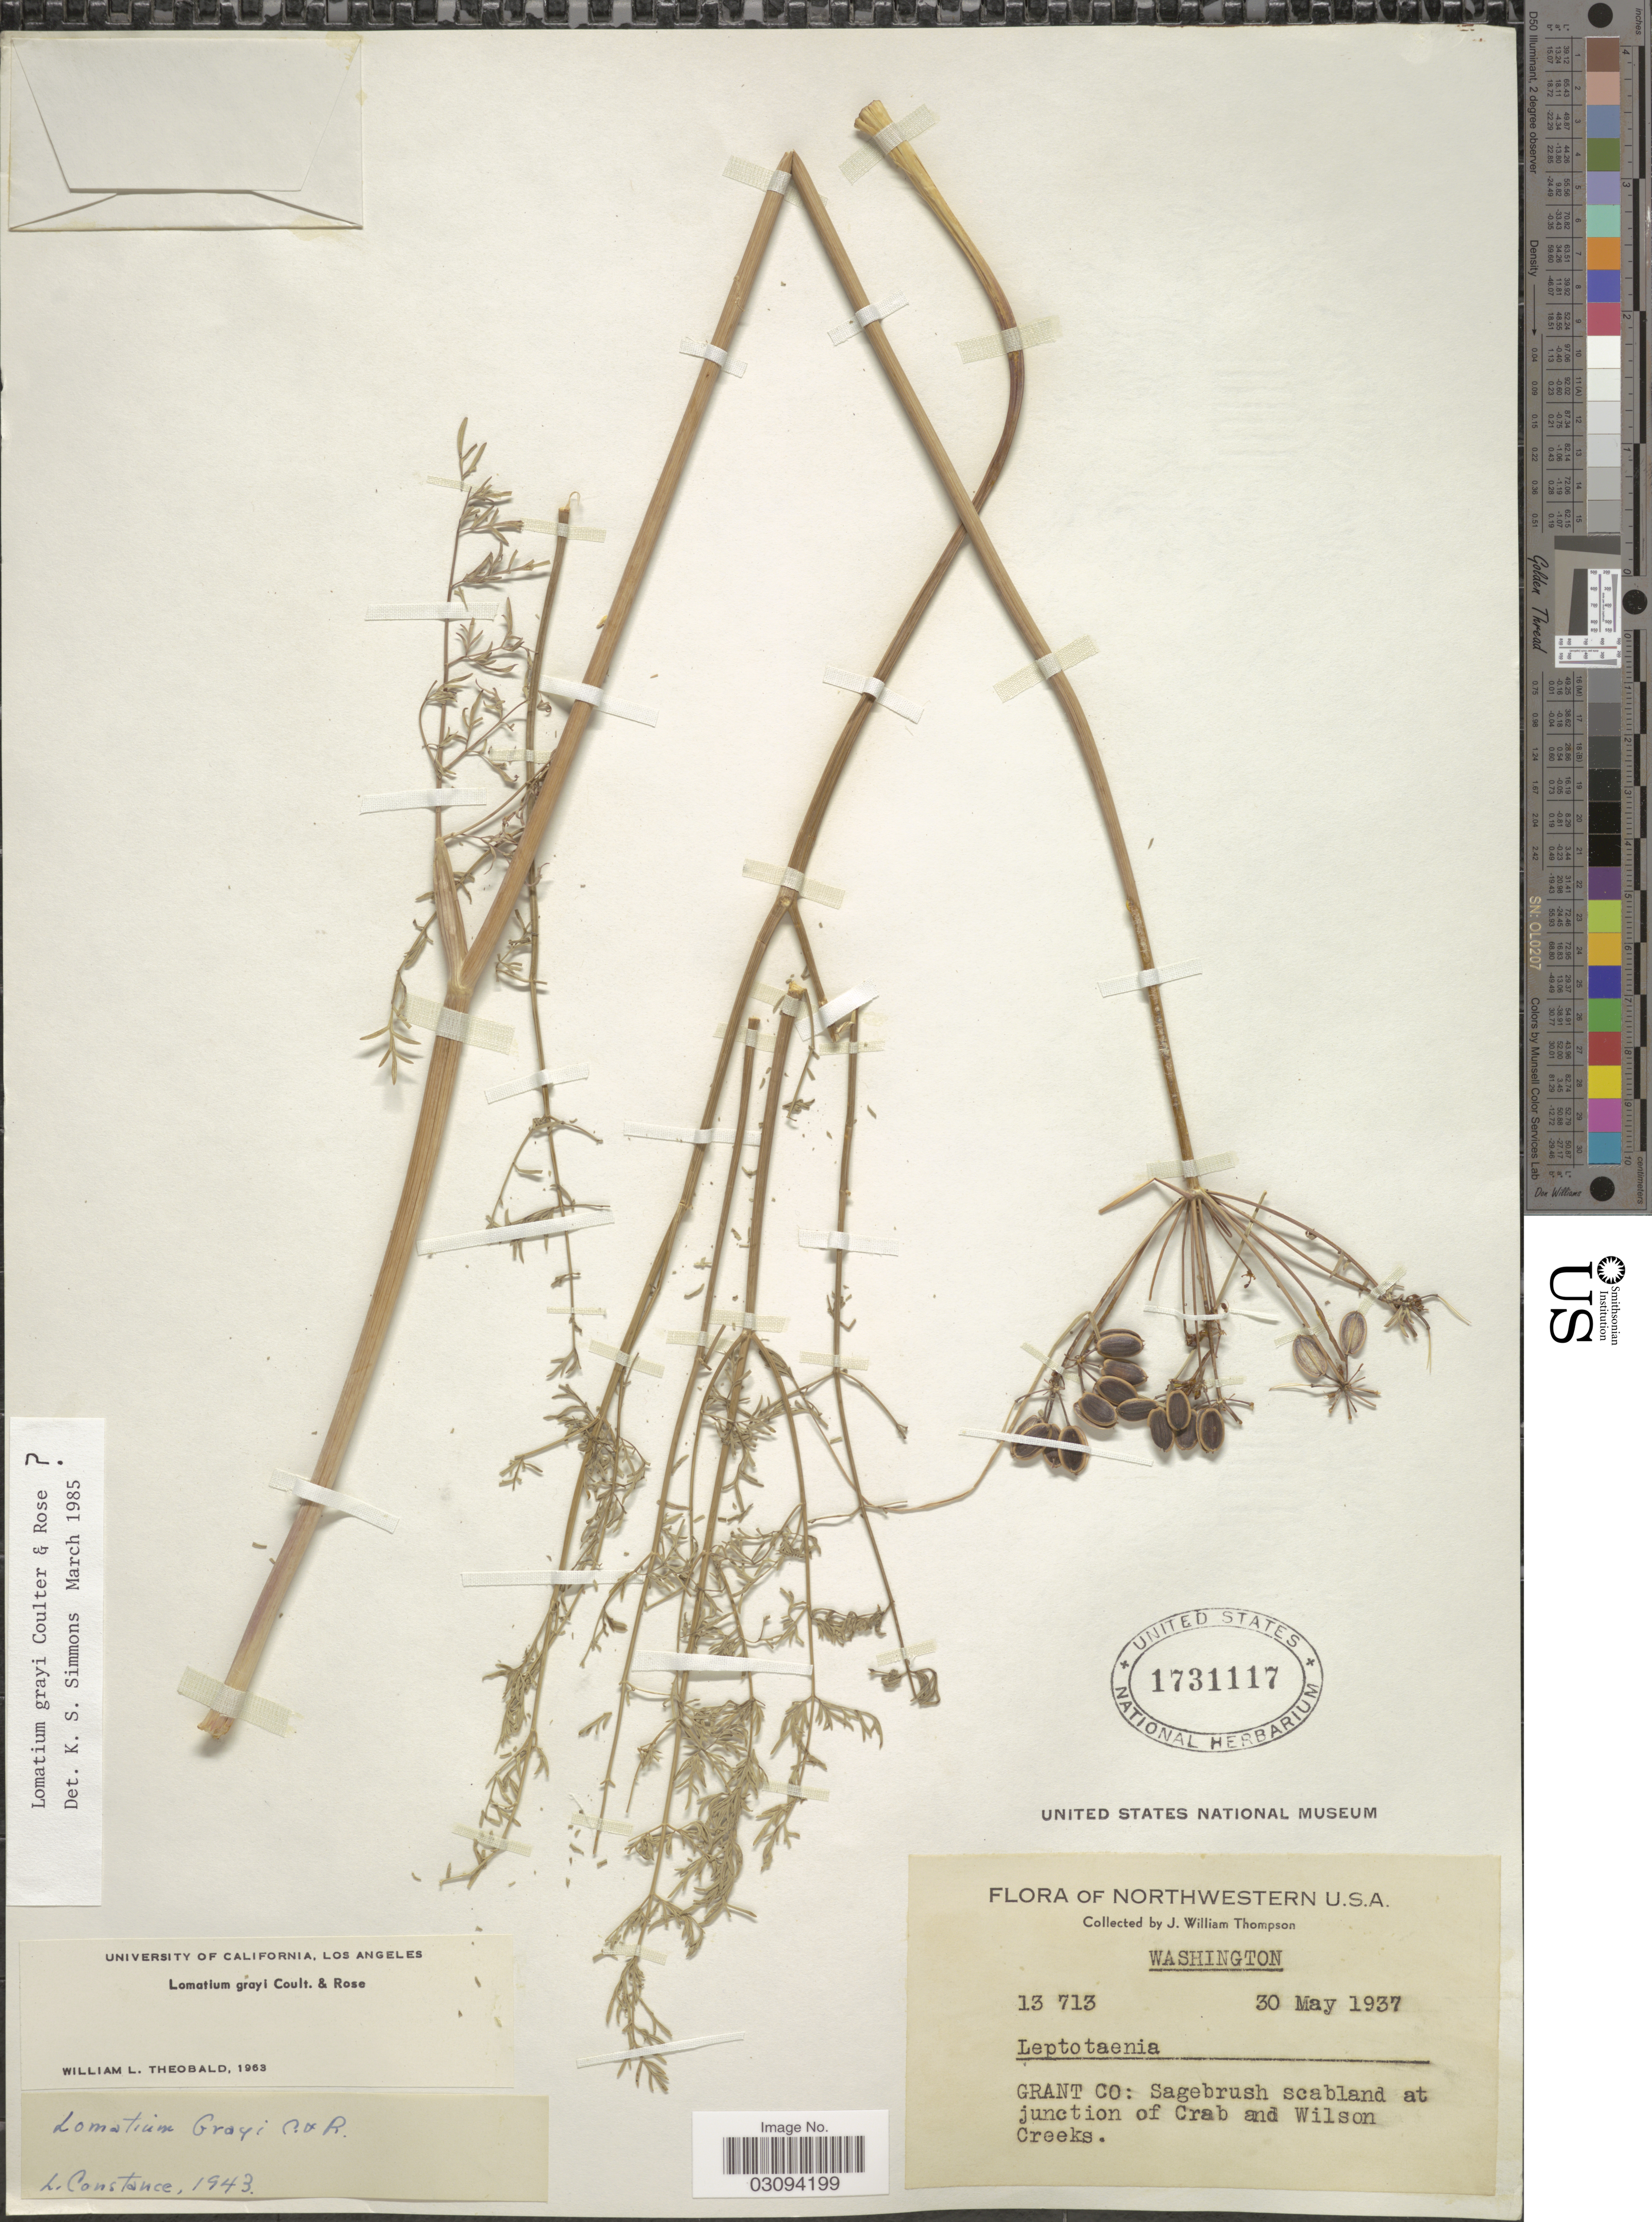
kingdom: Plantae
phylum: Tracheophyta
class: Magnoliopsida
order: Apiales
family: Apiaceae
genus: Lomatium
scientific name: Lomatium grayi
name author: (J.M. Coult. & Rose) J.M. Coult. & Rose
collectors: J. W. Thompson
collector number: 13713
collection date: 1937-05-30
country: United States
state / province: Washington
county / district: Grant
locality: Northwestern U.S.A. Grant Co: Sagebrush scabland at junction of Crab and Wilson Creeks.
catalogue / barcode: US 1731117